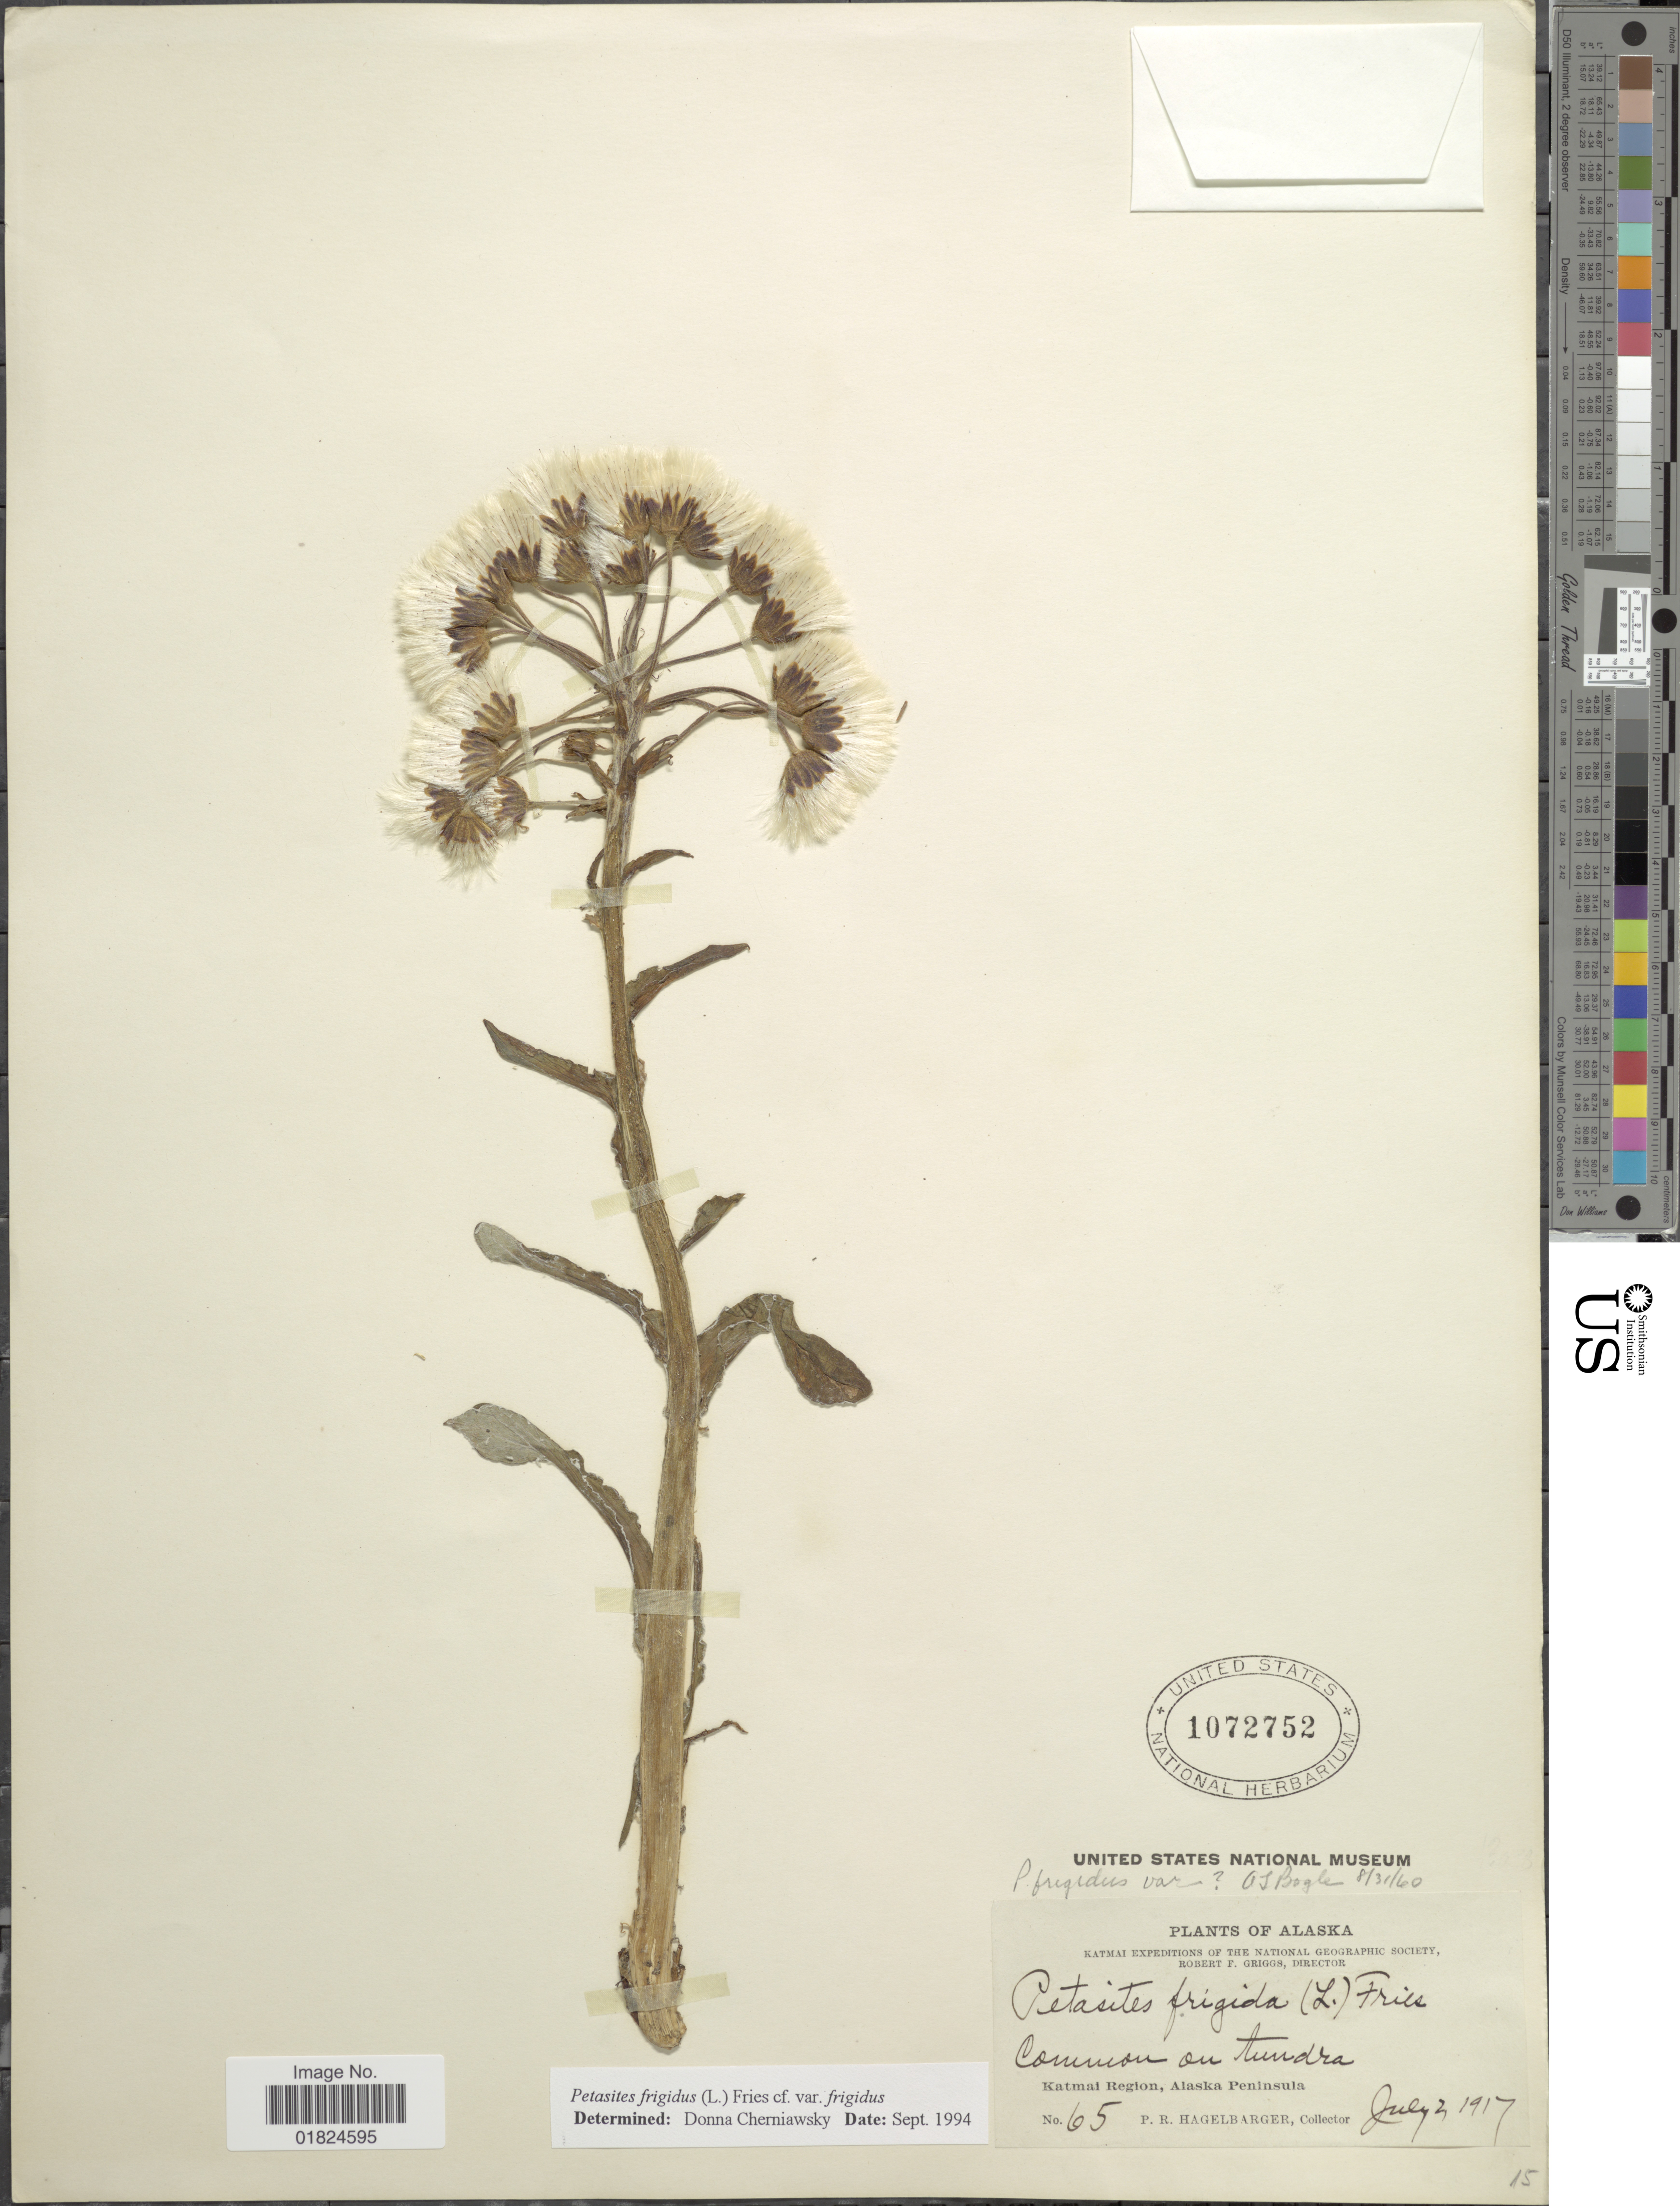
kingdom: Plantae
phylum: Tracheophyta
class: Magnoliopsida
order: Asterales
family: Asteraceae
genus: Petasites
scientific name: Petasites frigidus var. frigidus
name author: (L.) Fr.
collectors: P. Hagelbarger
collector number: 65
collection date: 1917-07-02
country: United States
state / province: Alaska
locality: Katmai Region, Alaska Peninsula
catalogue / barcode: US 1072752